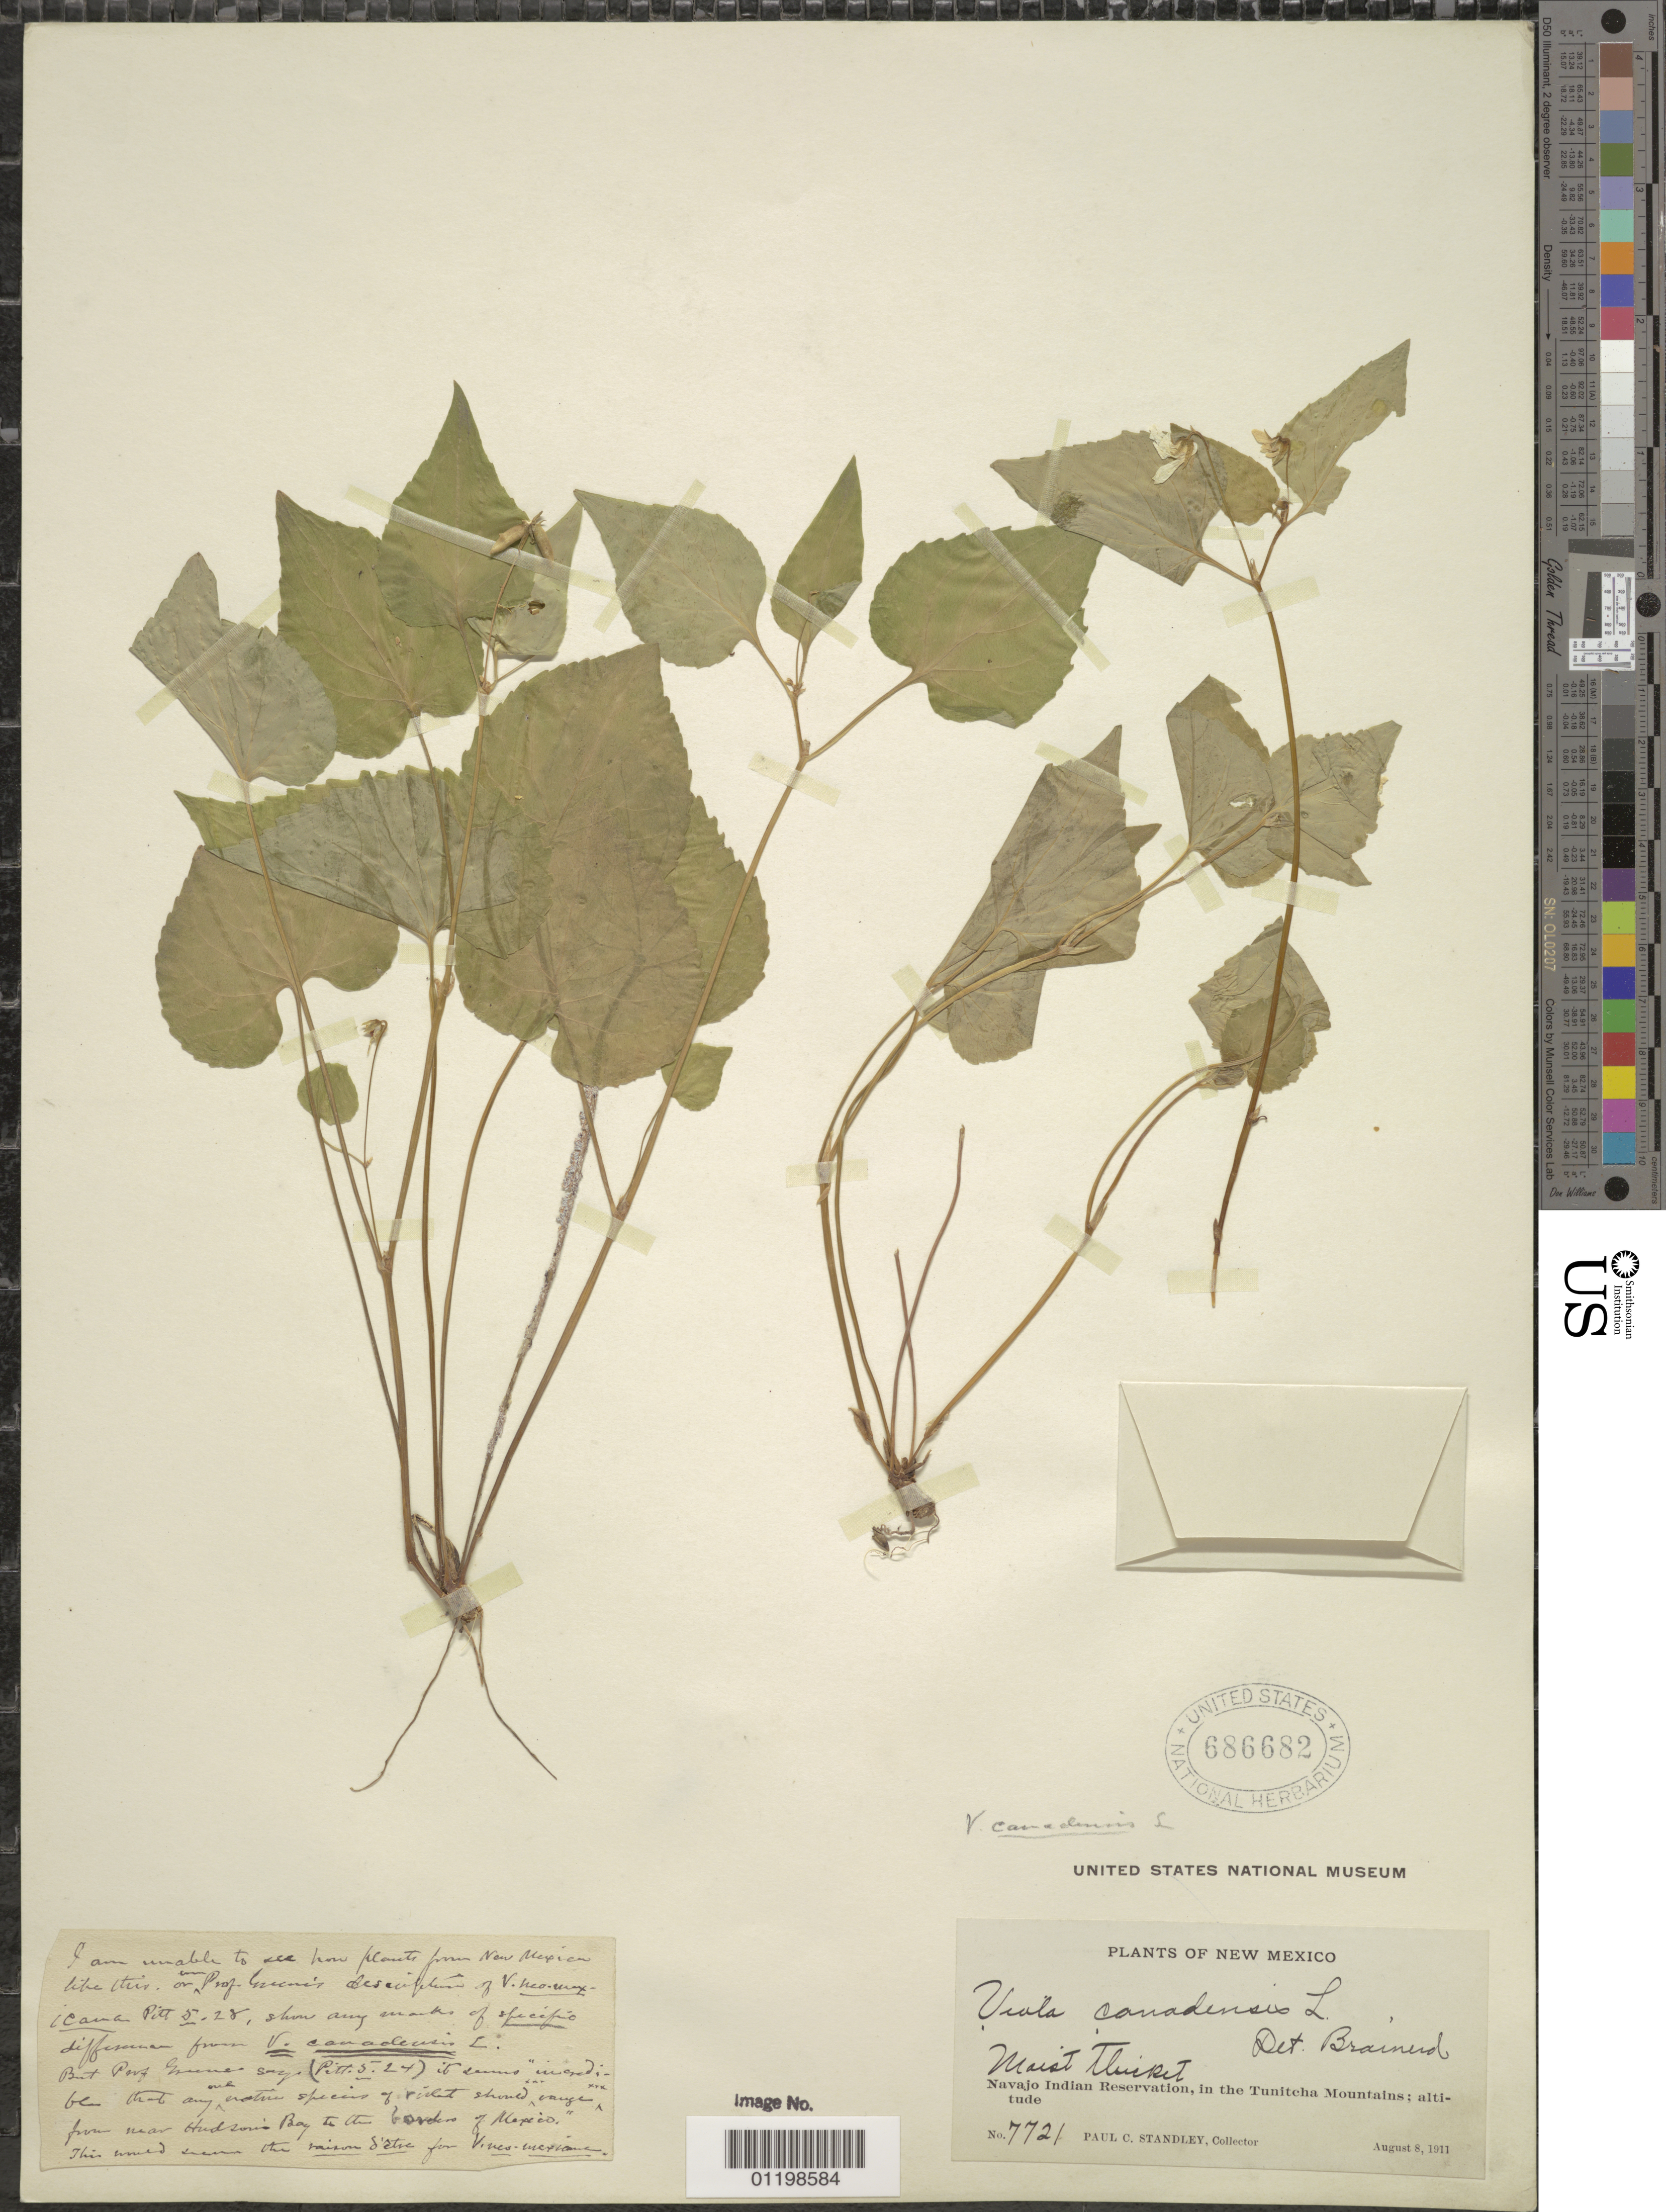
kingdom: Plantae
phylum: Tracheophyta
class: Magnoliopsida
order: Malpighiales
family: Violaceae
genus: Viola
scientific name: Viola canadensis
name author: L.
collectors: P. C. Standley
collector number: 7721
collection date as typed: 08 Aug 1911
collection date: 1911-08-08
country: United States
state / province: New Mexico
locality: Navajo Indian Reservation, in the Tunitcha Mountains.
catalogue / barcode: US 686682